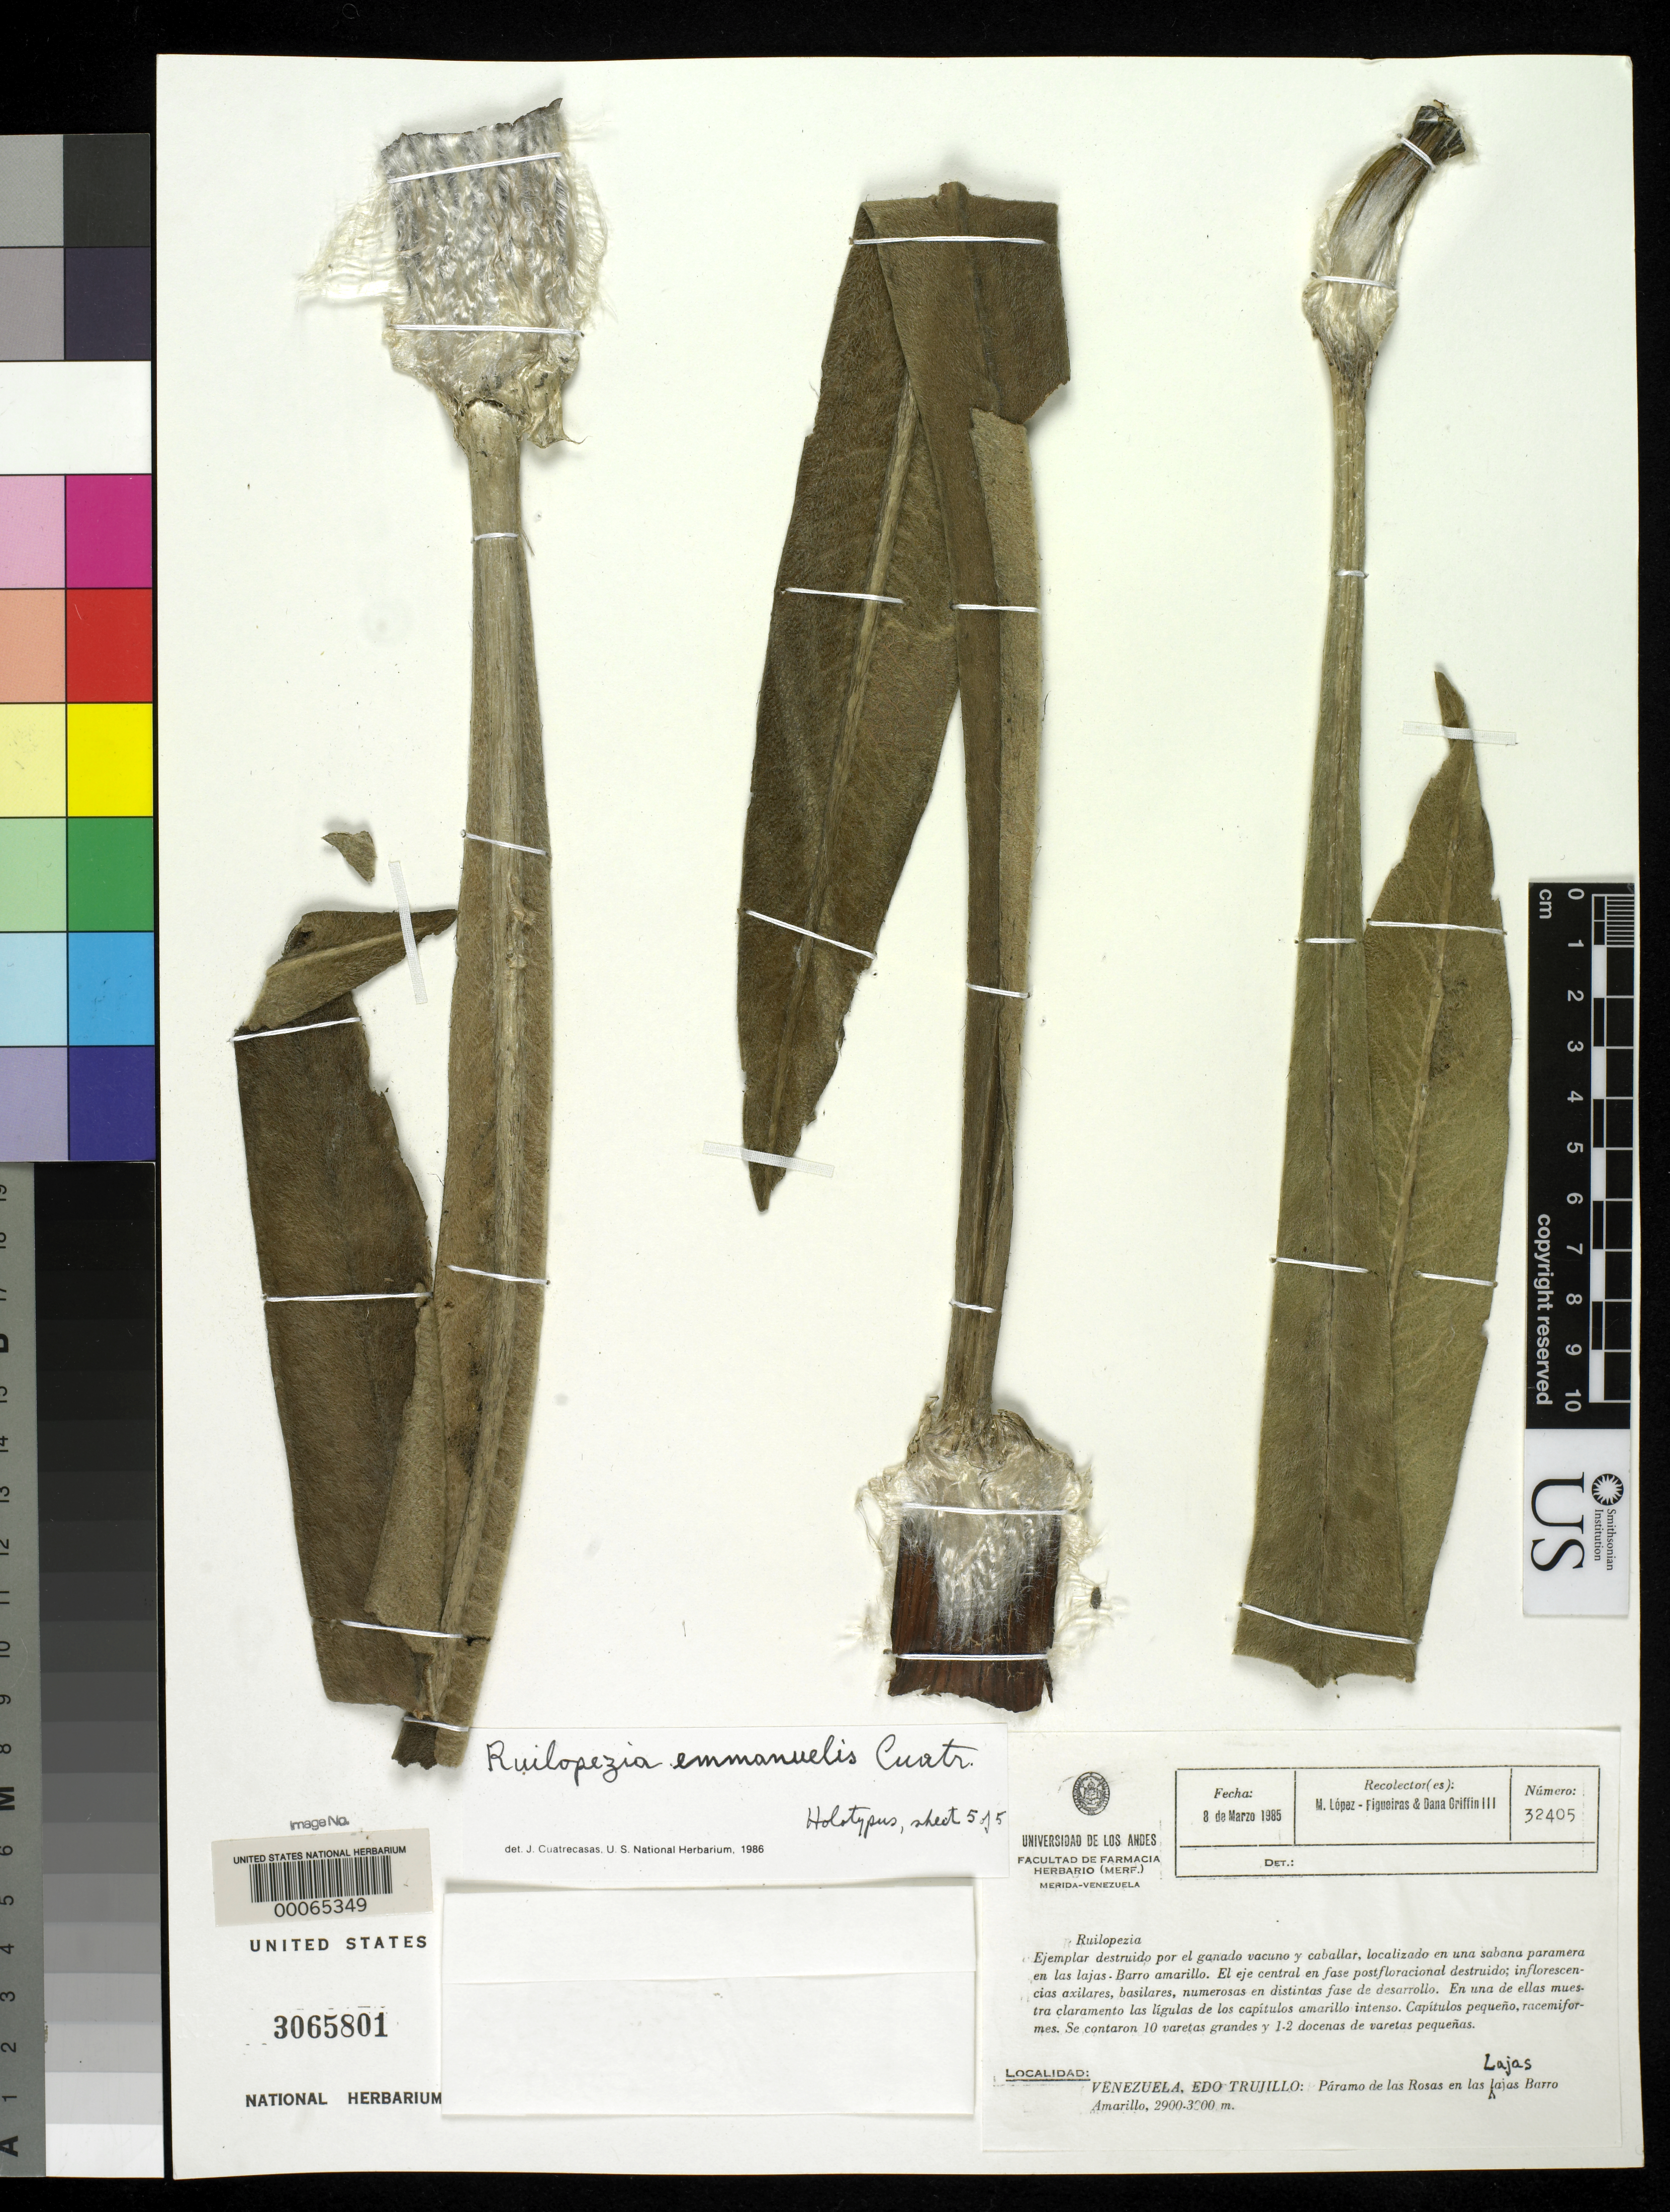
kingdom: Plantae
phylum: Tracheophyta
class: Magnoliopsida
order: Asterales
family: Asteraceae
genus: Ruilopezia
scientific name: Ruilopezia emmanuelis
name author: Cuatrec.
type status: Holotype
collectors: M. López Figueiras & D. Griffin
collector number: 32405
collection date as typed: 08 Mar 1985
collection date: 1985-03-08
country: Venezuela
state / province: Trujillo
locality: Páramo de Las Rosas, between Lajas and Barro Amarillo.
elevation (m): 2900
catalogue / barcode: US 3065801